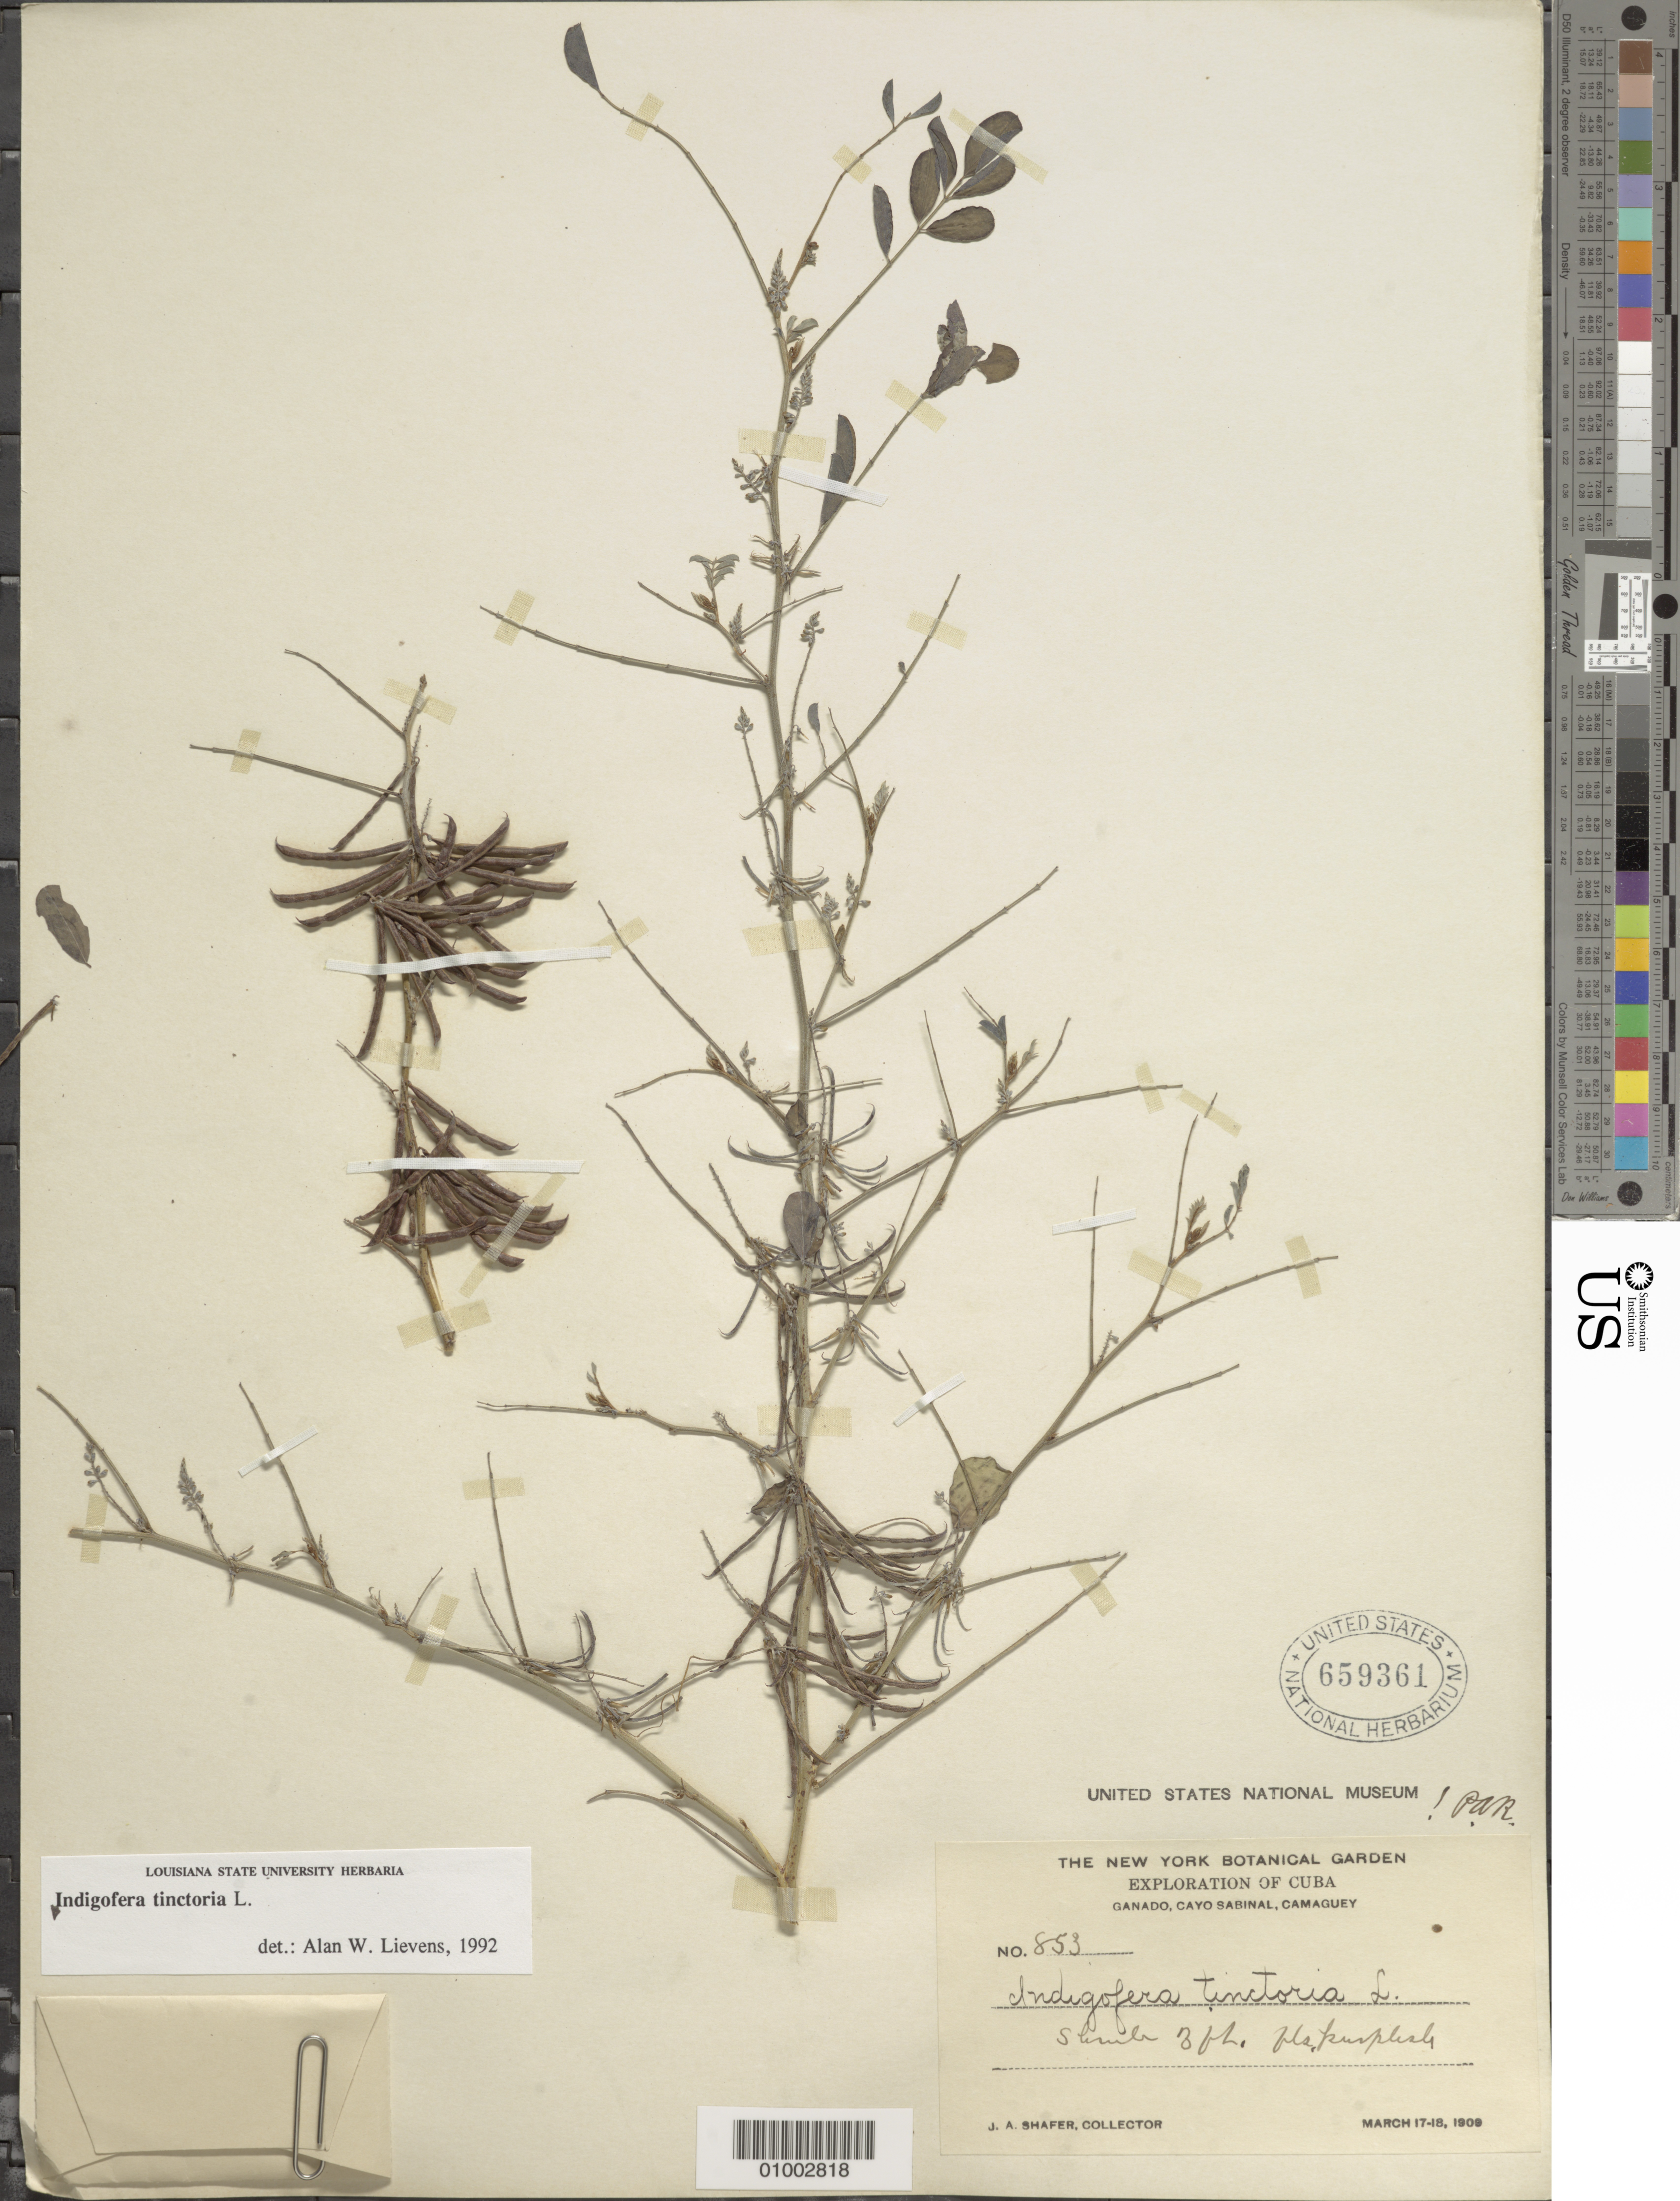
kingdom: Plantae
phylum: Tracheophyta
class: Magnoliopsida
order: Fabales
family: Fabaceae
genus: Indigofera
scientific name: Indigofera tinctoria sensu Naves non L.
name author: Naves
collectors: J. A. Shafer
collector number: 853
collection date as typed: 17 Mar 1909 to 18 Mar 1909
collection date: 1909-03-17/1909-03-18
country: Cuba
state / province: Camagüey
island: Cuba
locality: Ganado, Cayo Sabinal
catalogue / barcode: US 659361